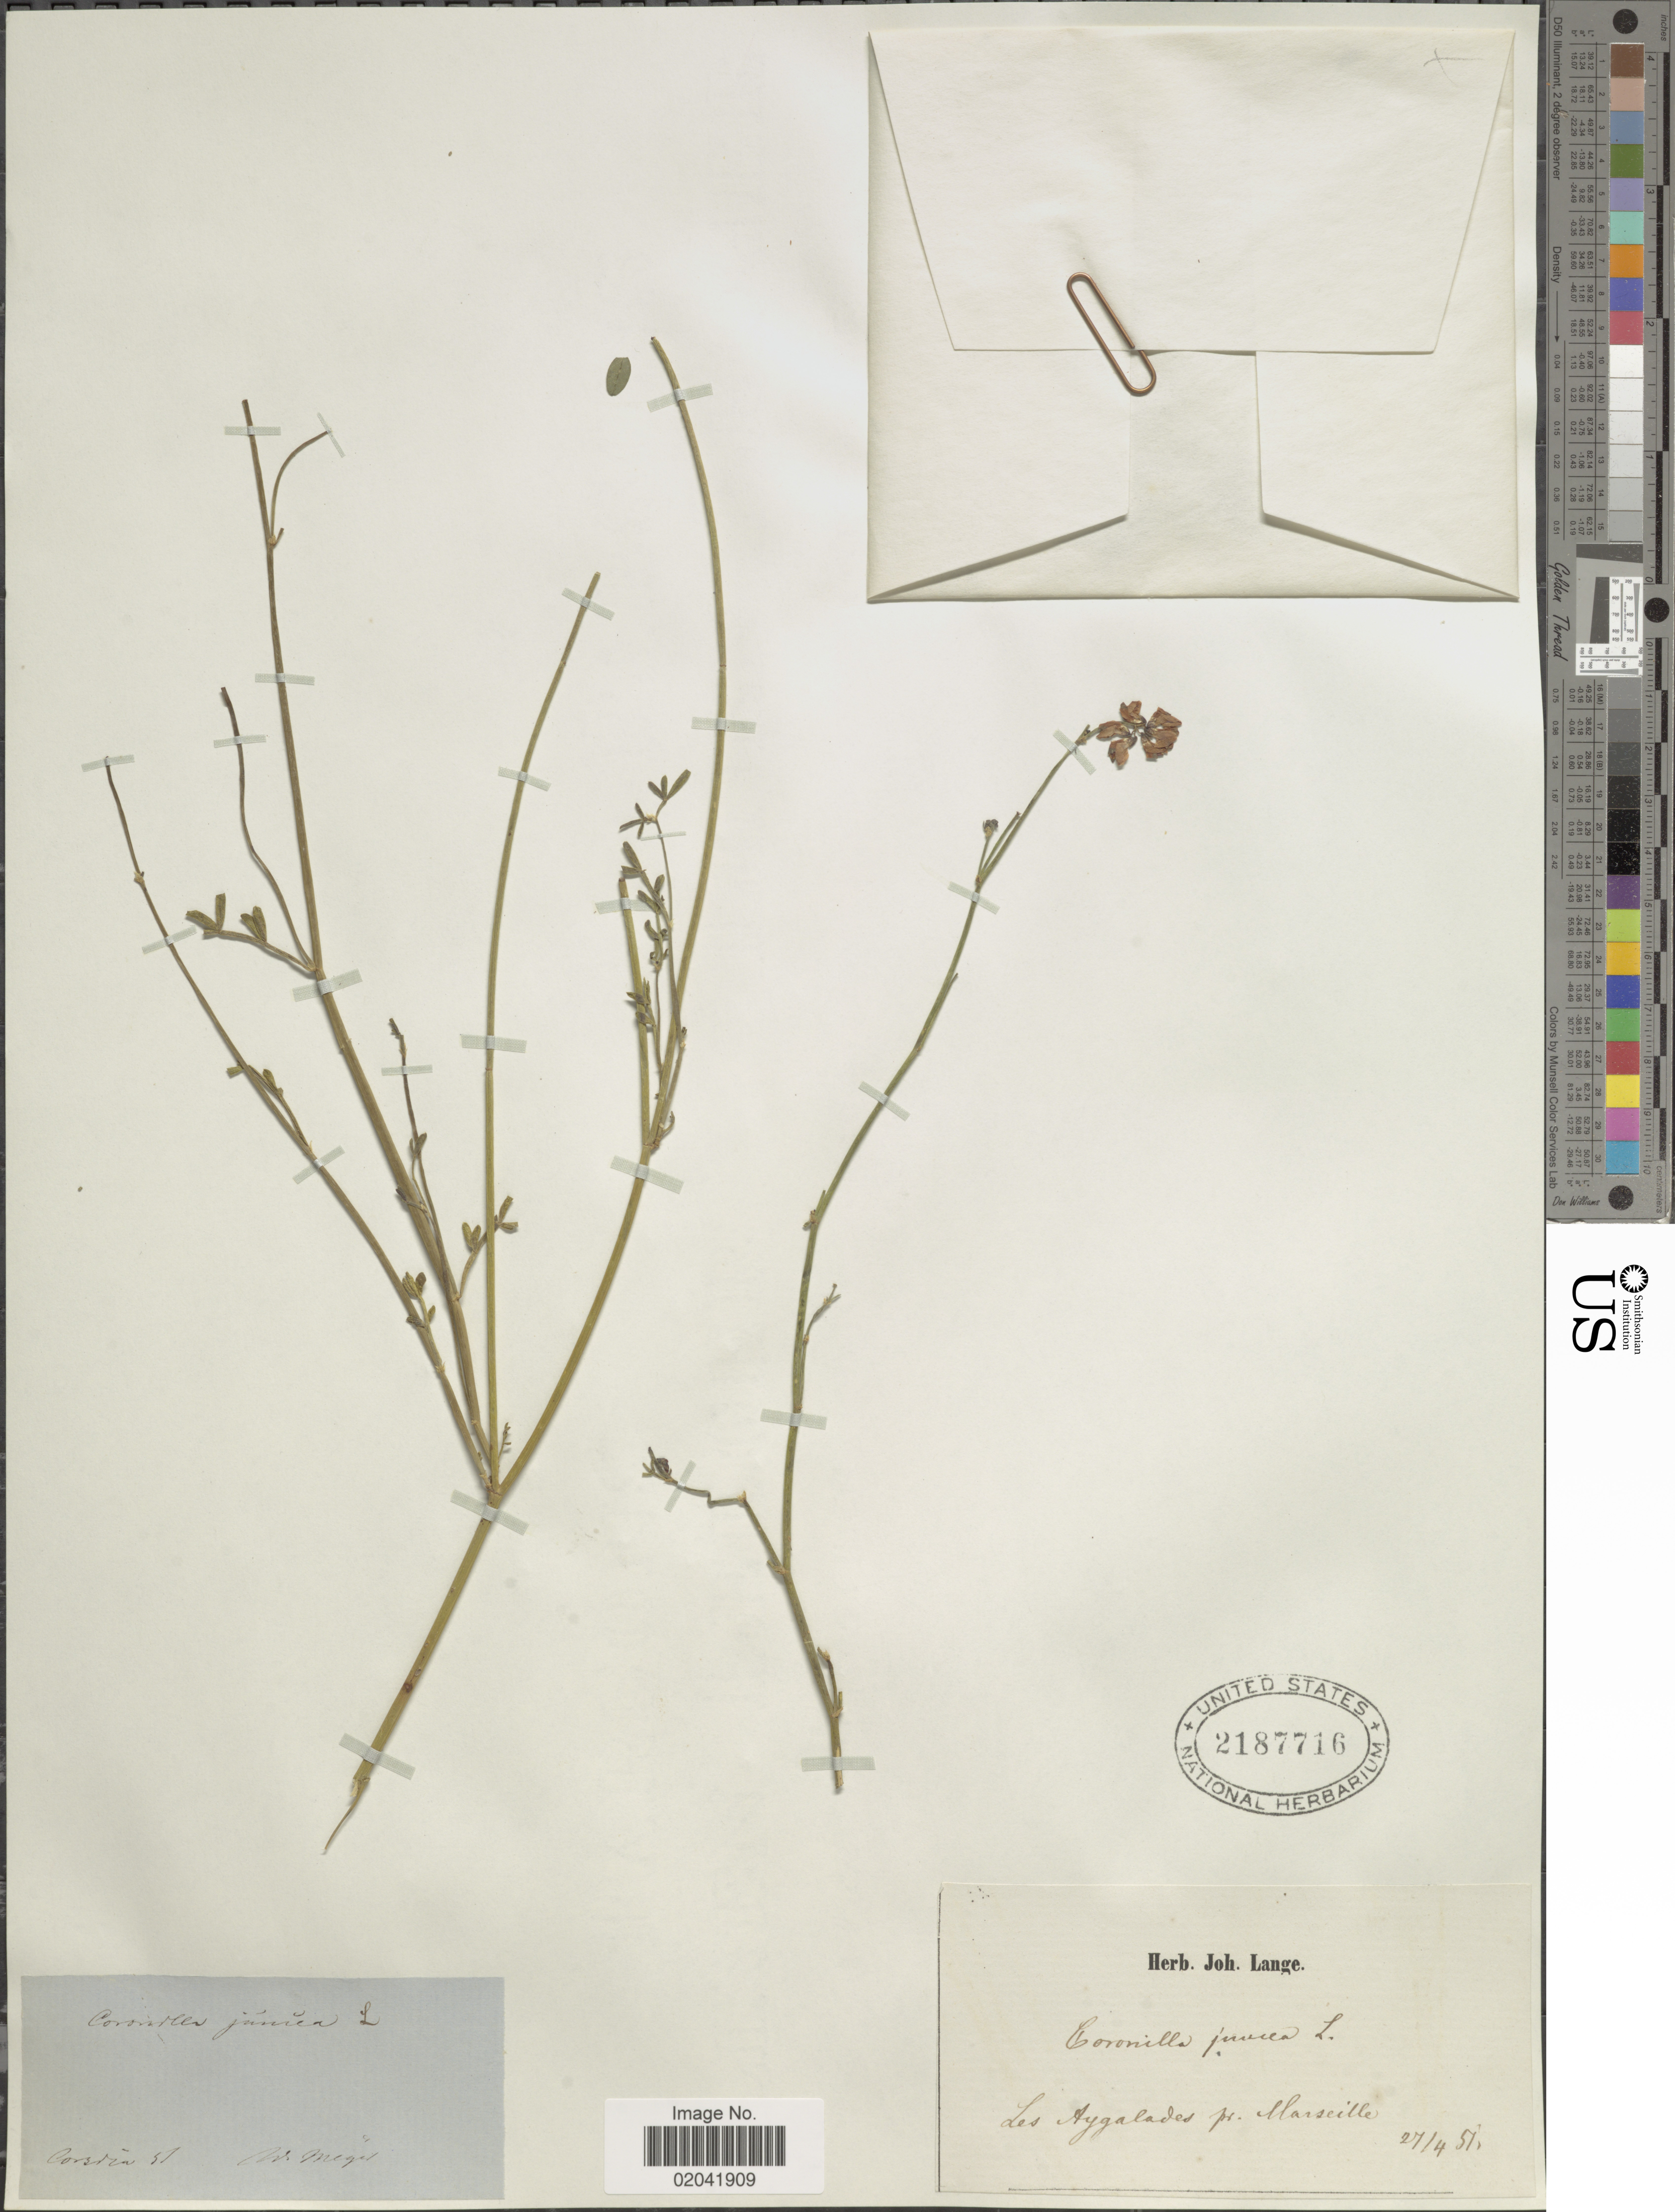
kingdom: Plantae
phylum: Tracheophyta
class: Magnoliopsida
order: Fabales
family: Fabaceae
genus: Coronilla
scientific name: Coronilla juncea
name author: L.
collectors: W. Meyer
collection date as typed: Transcribed d/m/y: 27/4/51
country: France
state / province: Corsica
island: Corse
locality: Les Aygalades pr. Marseille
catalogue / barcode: US 2187716